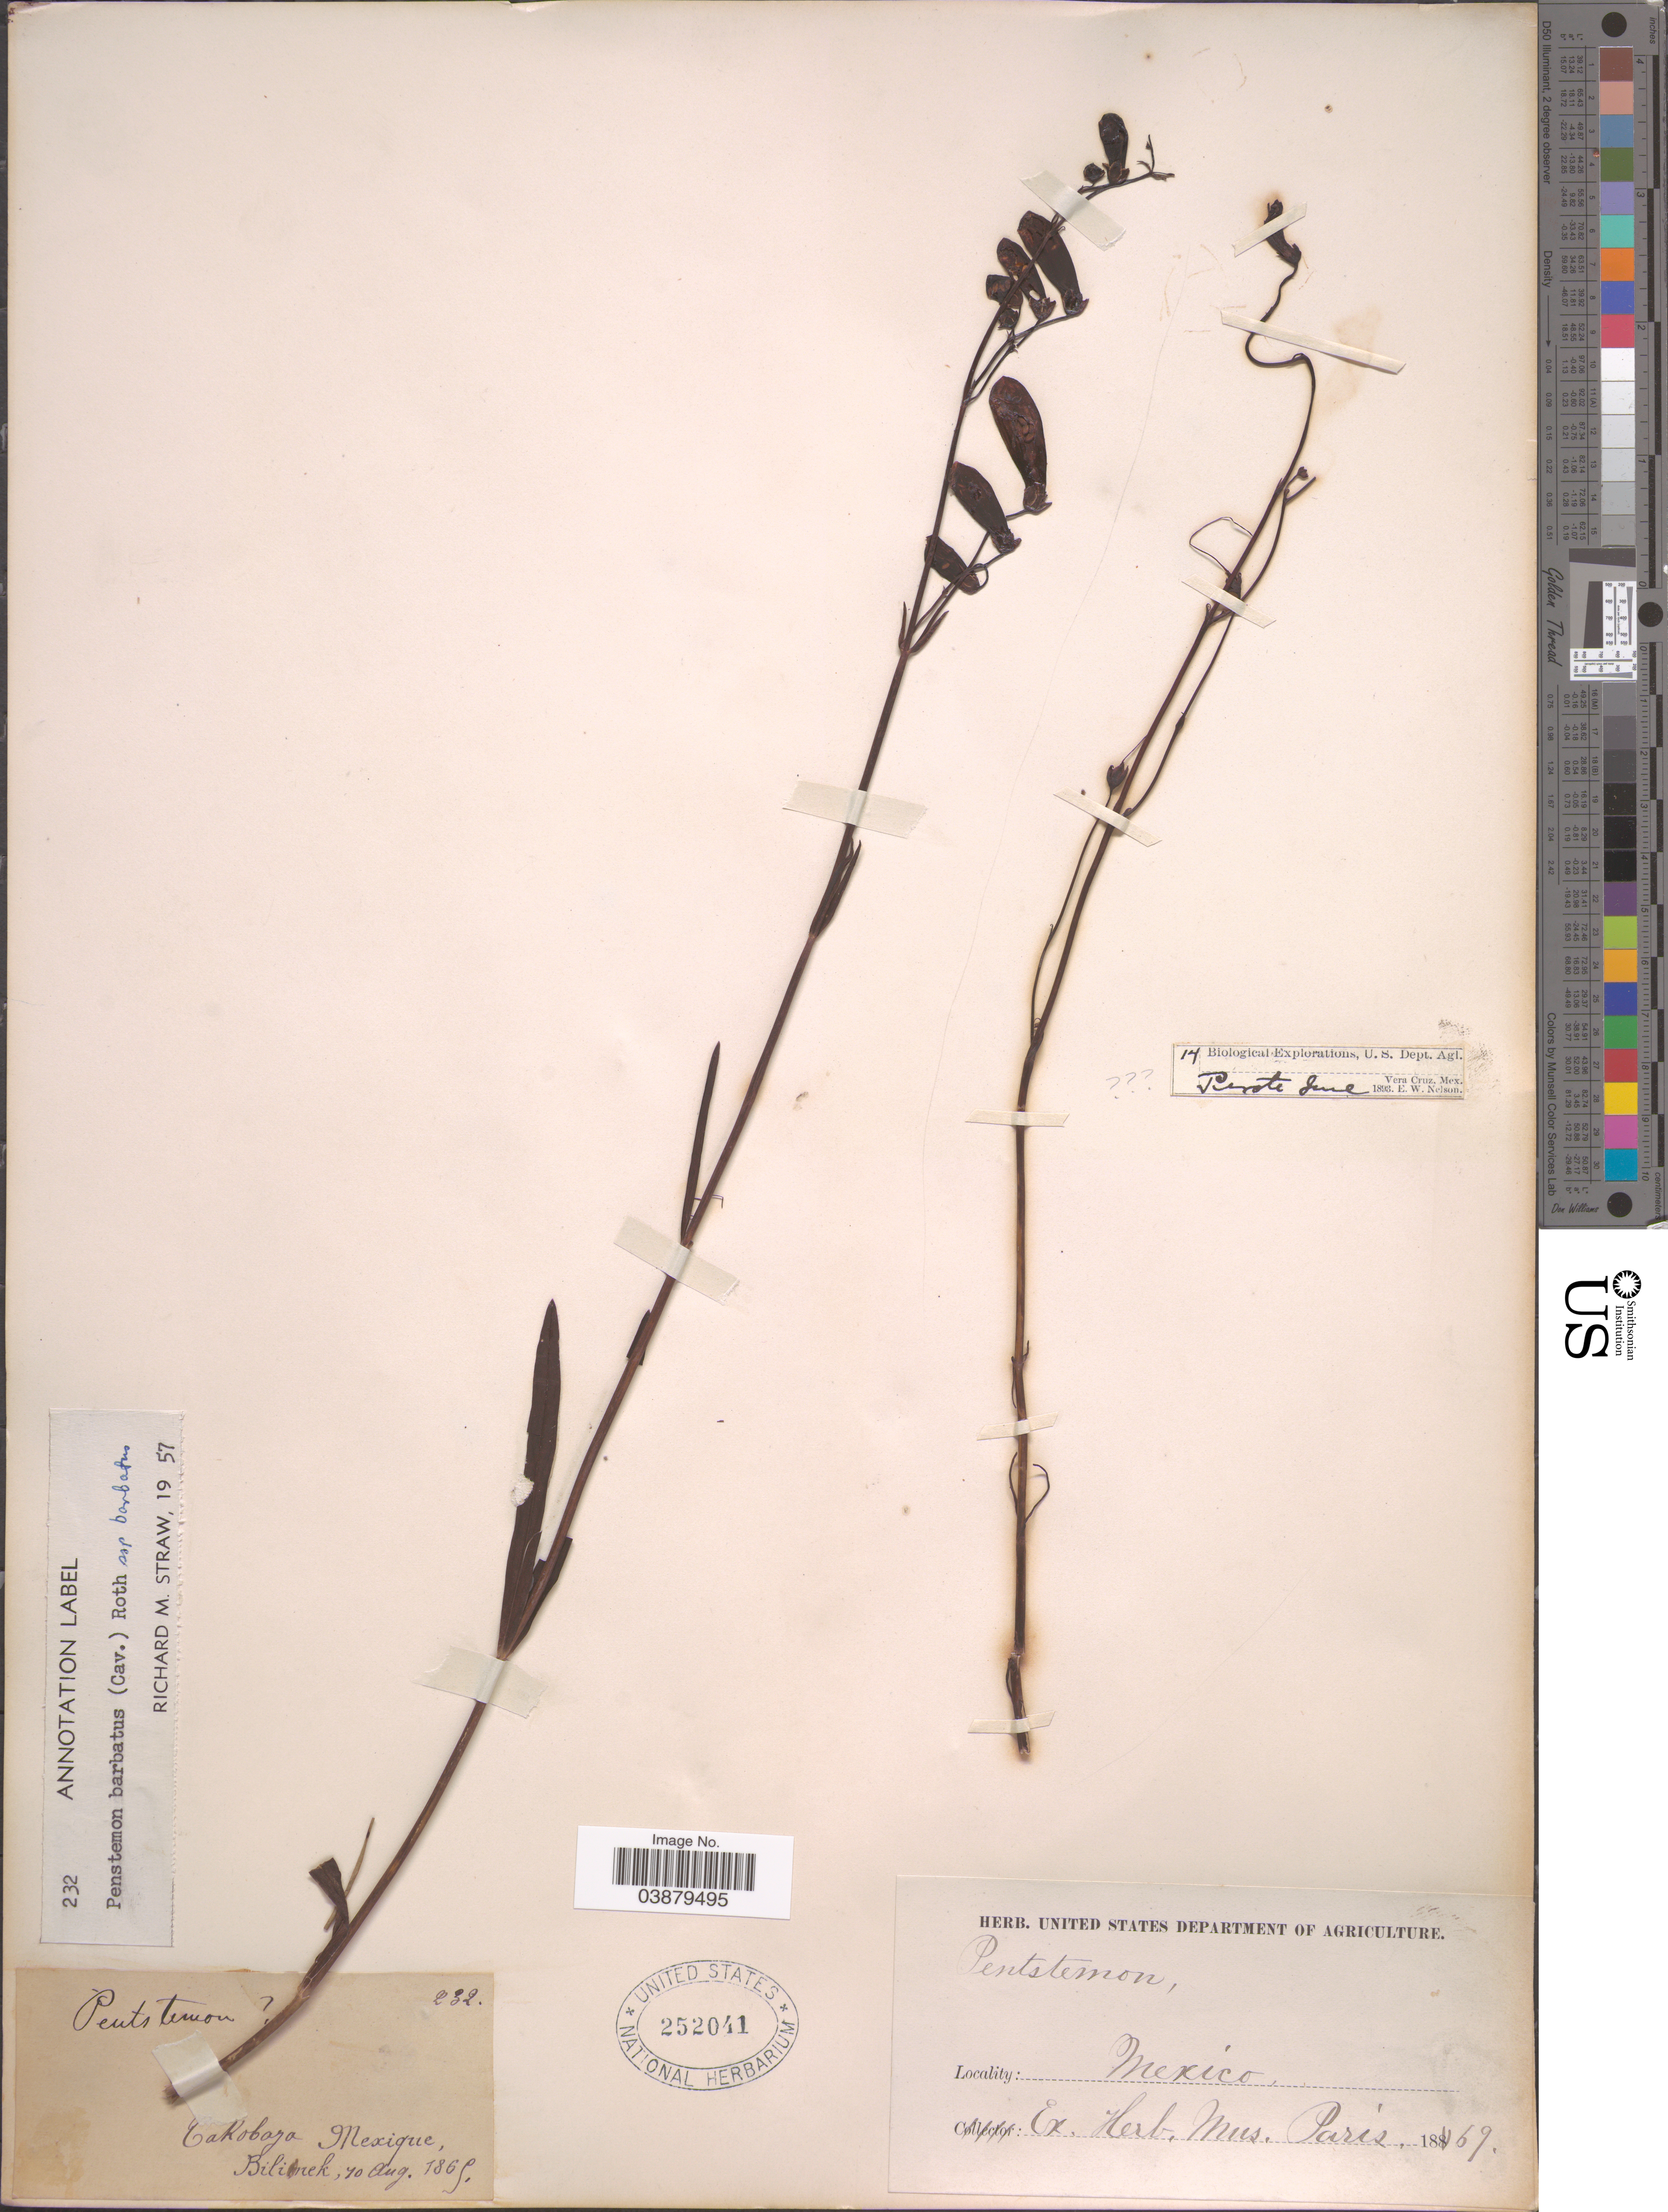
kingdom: Plantae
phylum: Tracheophyta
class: Magnoliopsida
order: Lamiales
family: Plantaginaceae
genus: Penstemon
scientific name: Penstemon barbatus subsp. barbatus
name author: (Cav.) Roth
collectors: -. Bilimek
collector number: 232*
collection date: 1869-08-10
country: Mexico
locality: Takobaja.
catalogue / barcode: US 252041